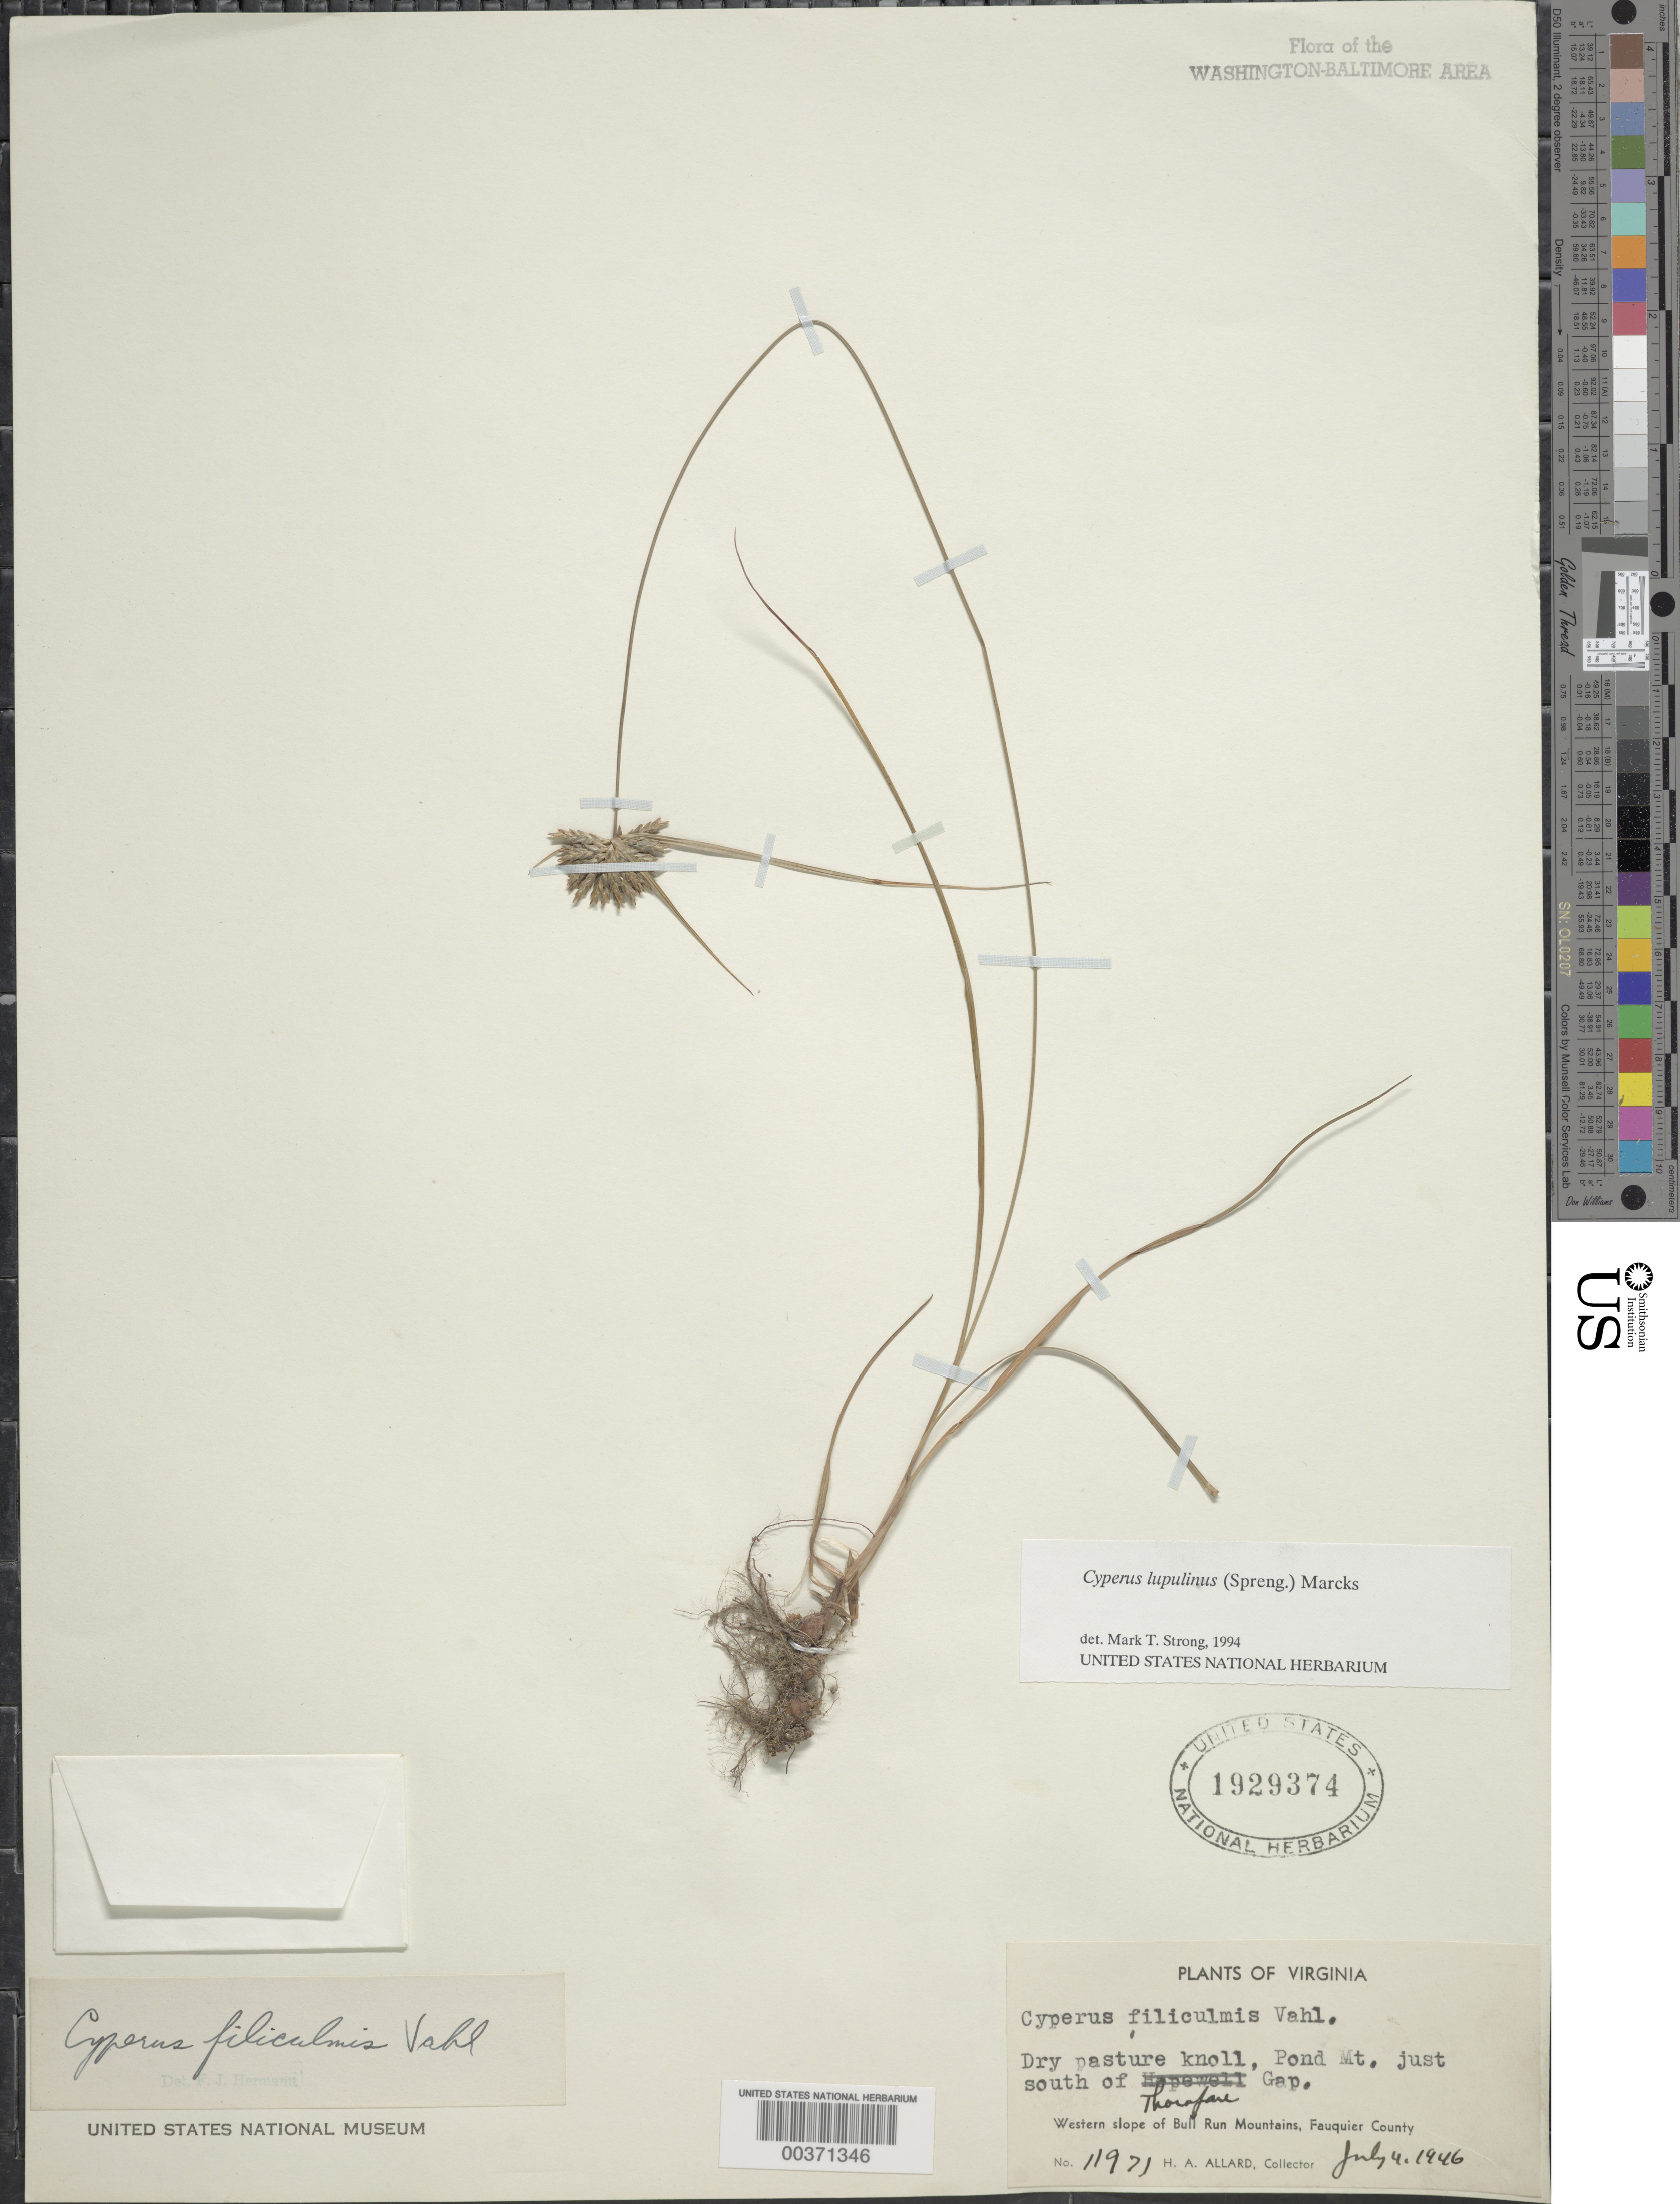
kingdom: Plantae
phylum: Tracheophyta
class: Liliopsida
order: Poales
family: Cyperaceae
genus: Cyperus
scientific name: Cyperus lupulinus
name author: (Spreng.) Marcks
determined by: O'Neill, Hugh T.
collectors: H. A. Allard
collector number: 11971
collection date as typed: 04 Jul 1946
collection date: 1946-07-04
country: United States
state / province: Virginia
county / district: Fauquier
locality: Pond Mountain, S of Thorofare Gap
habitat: Dry pasture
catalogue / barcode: US 1929374